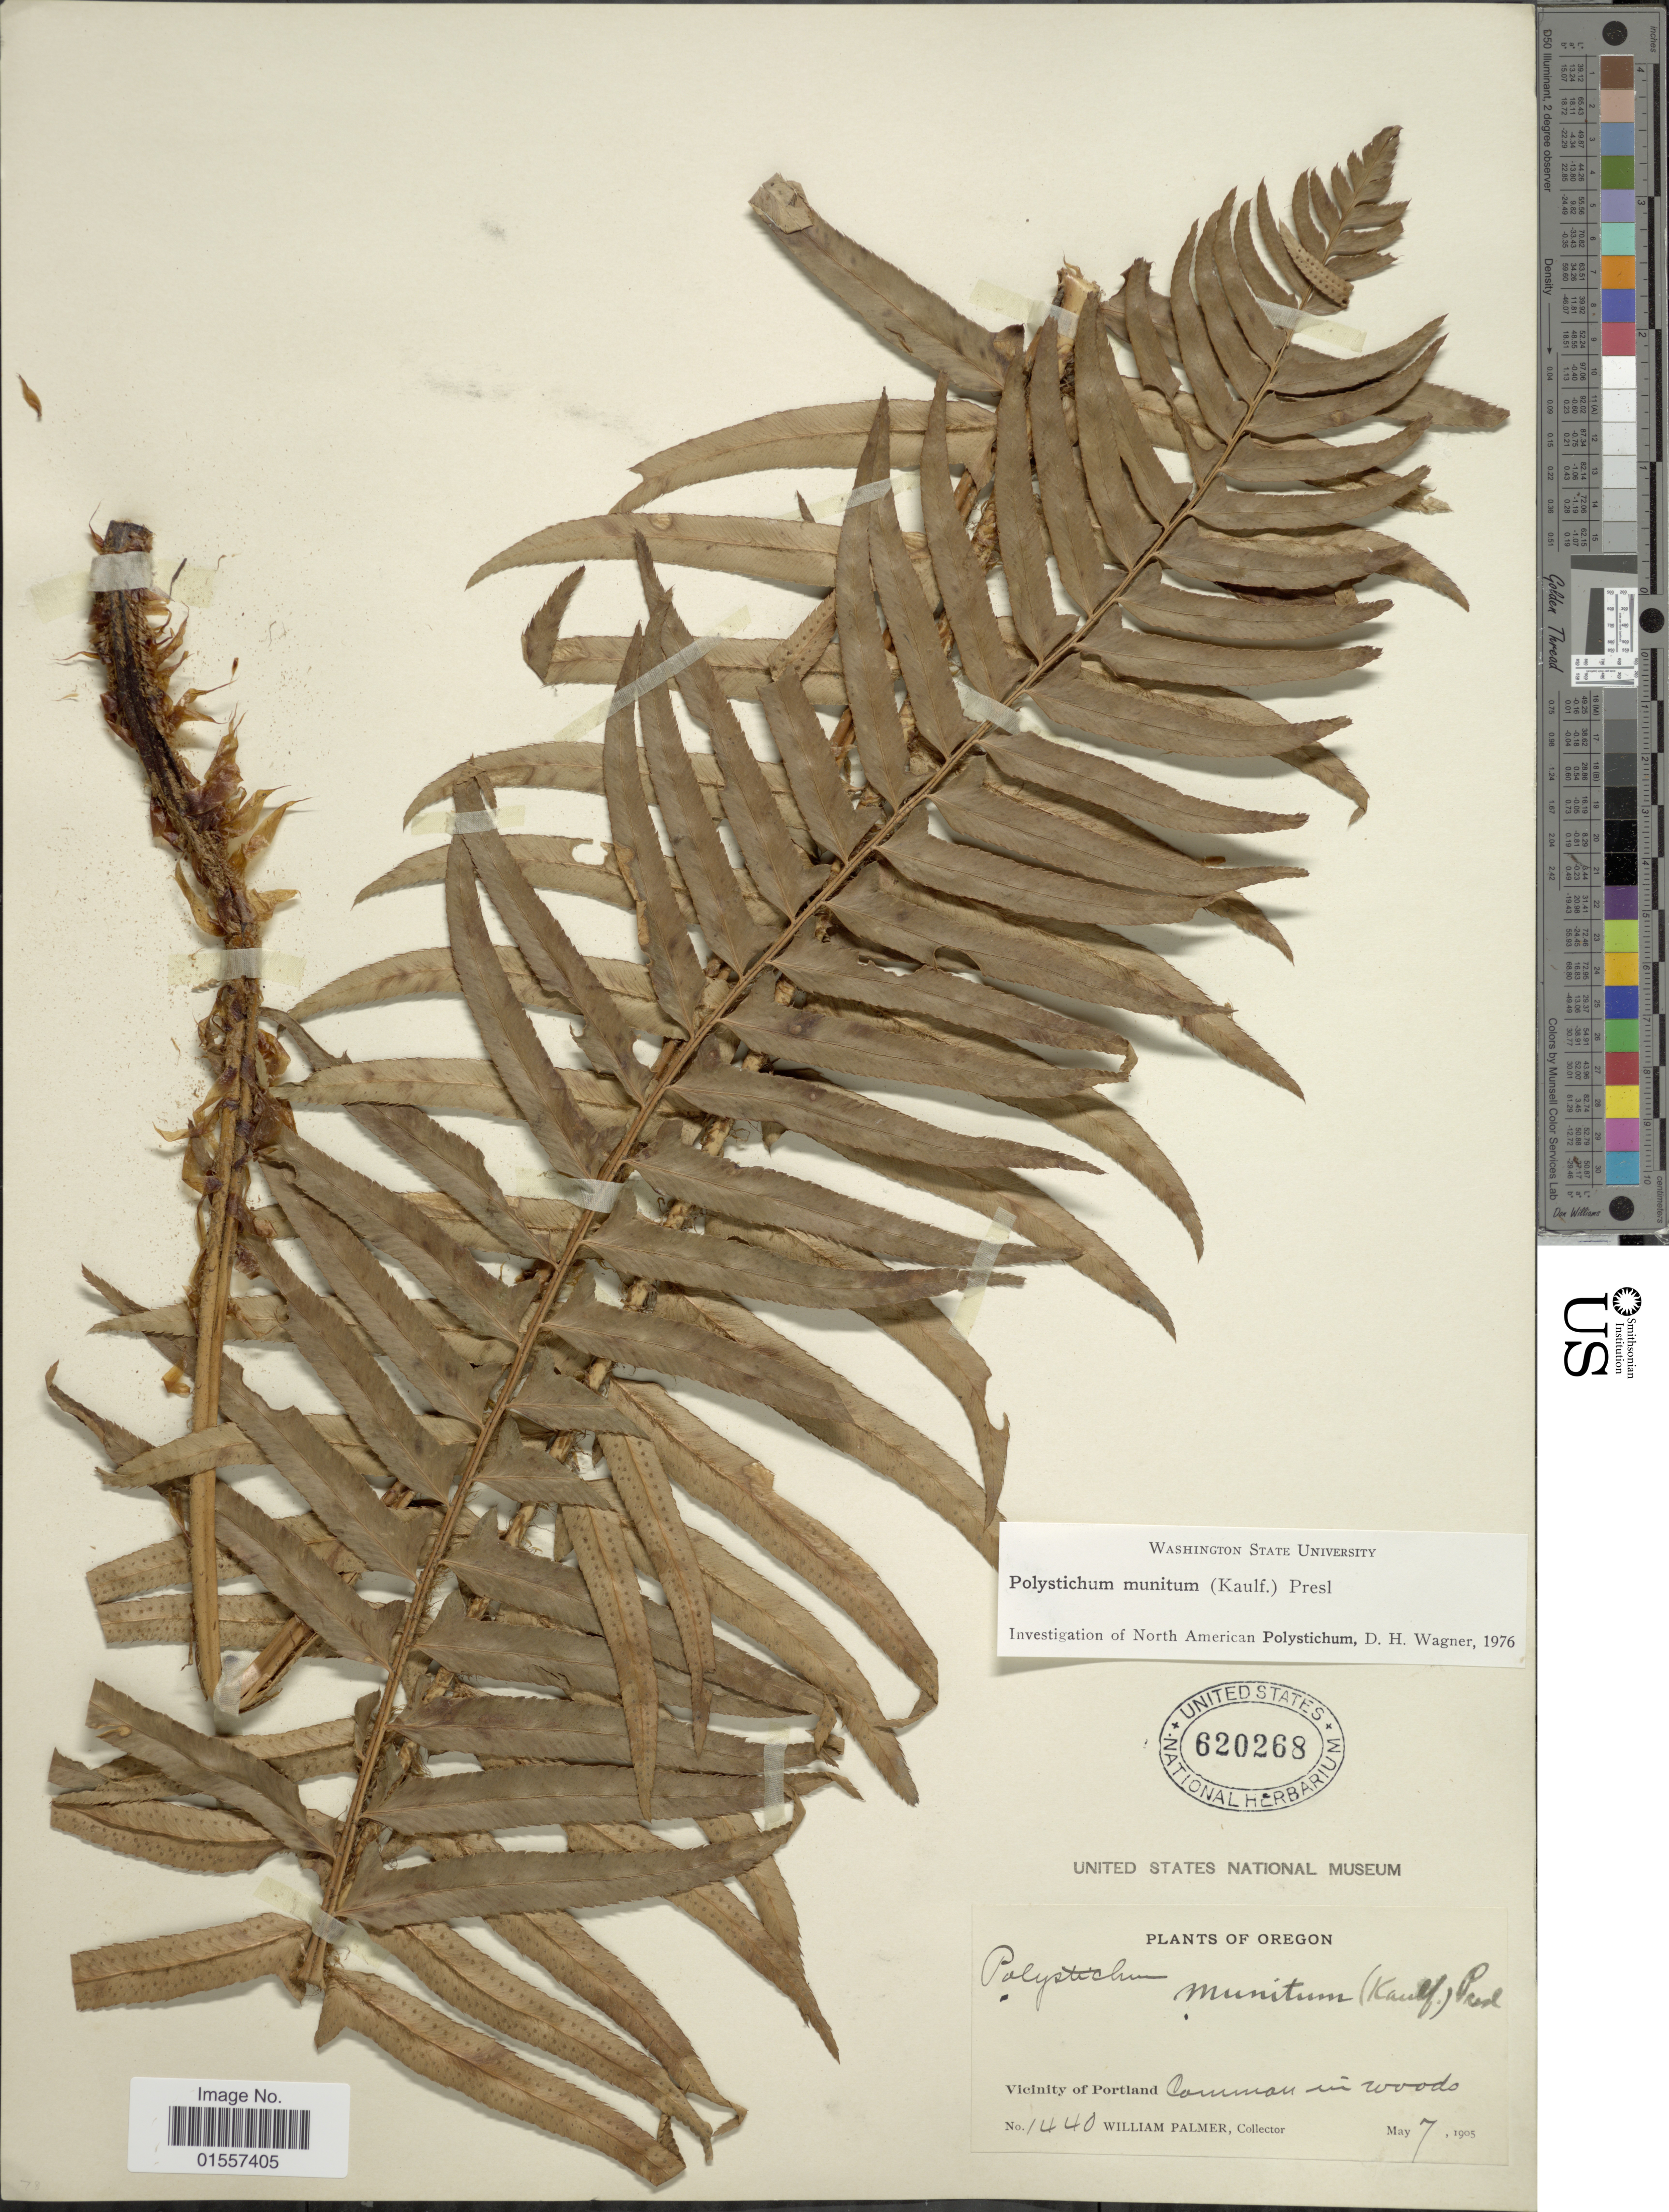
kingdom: Plantae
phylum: Tracheophyta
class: Polypodiopsida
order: Polypodiales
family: Dryopteridaceae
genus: Polystichum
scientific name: Polystichum munitum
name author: (Kaulf.) C. Presl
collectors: W. Palmer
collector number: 1440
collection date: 1905-05-09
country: United States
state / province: Oregon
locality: Oregon, vicinity of Portland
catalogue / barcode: US 620268